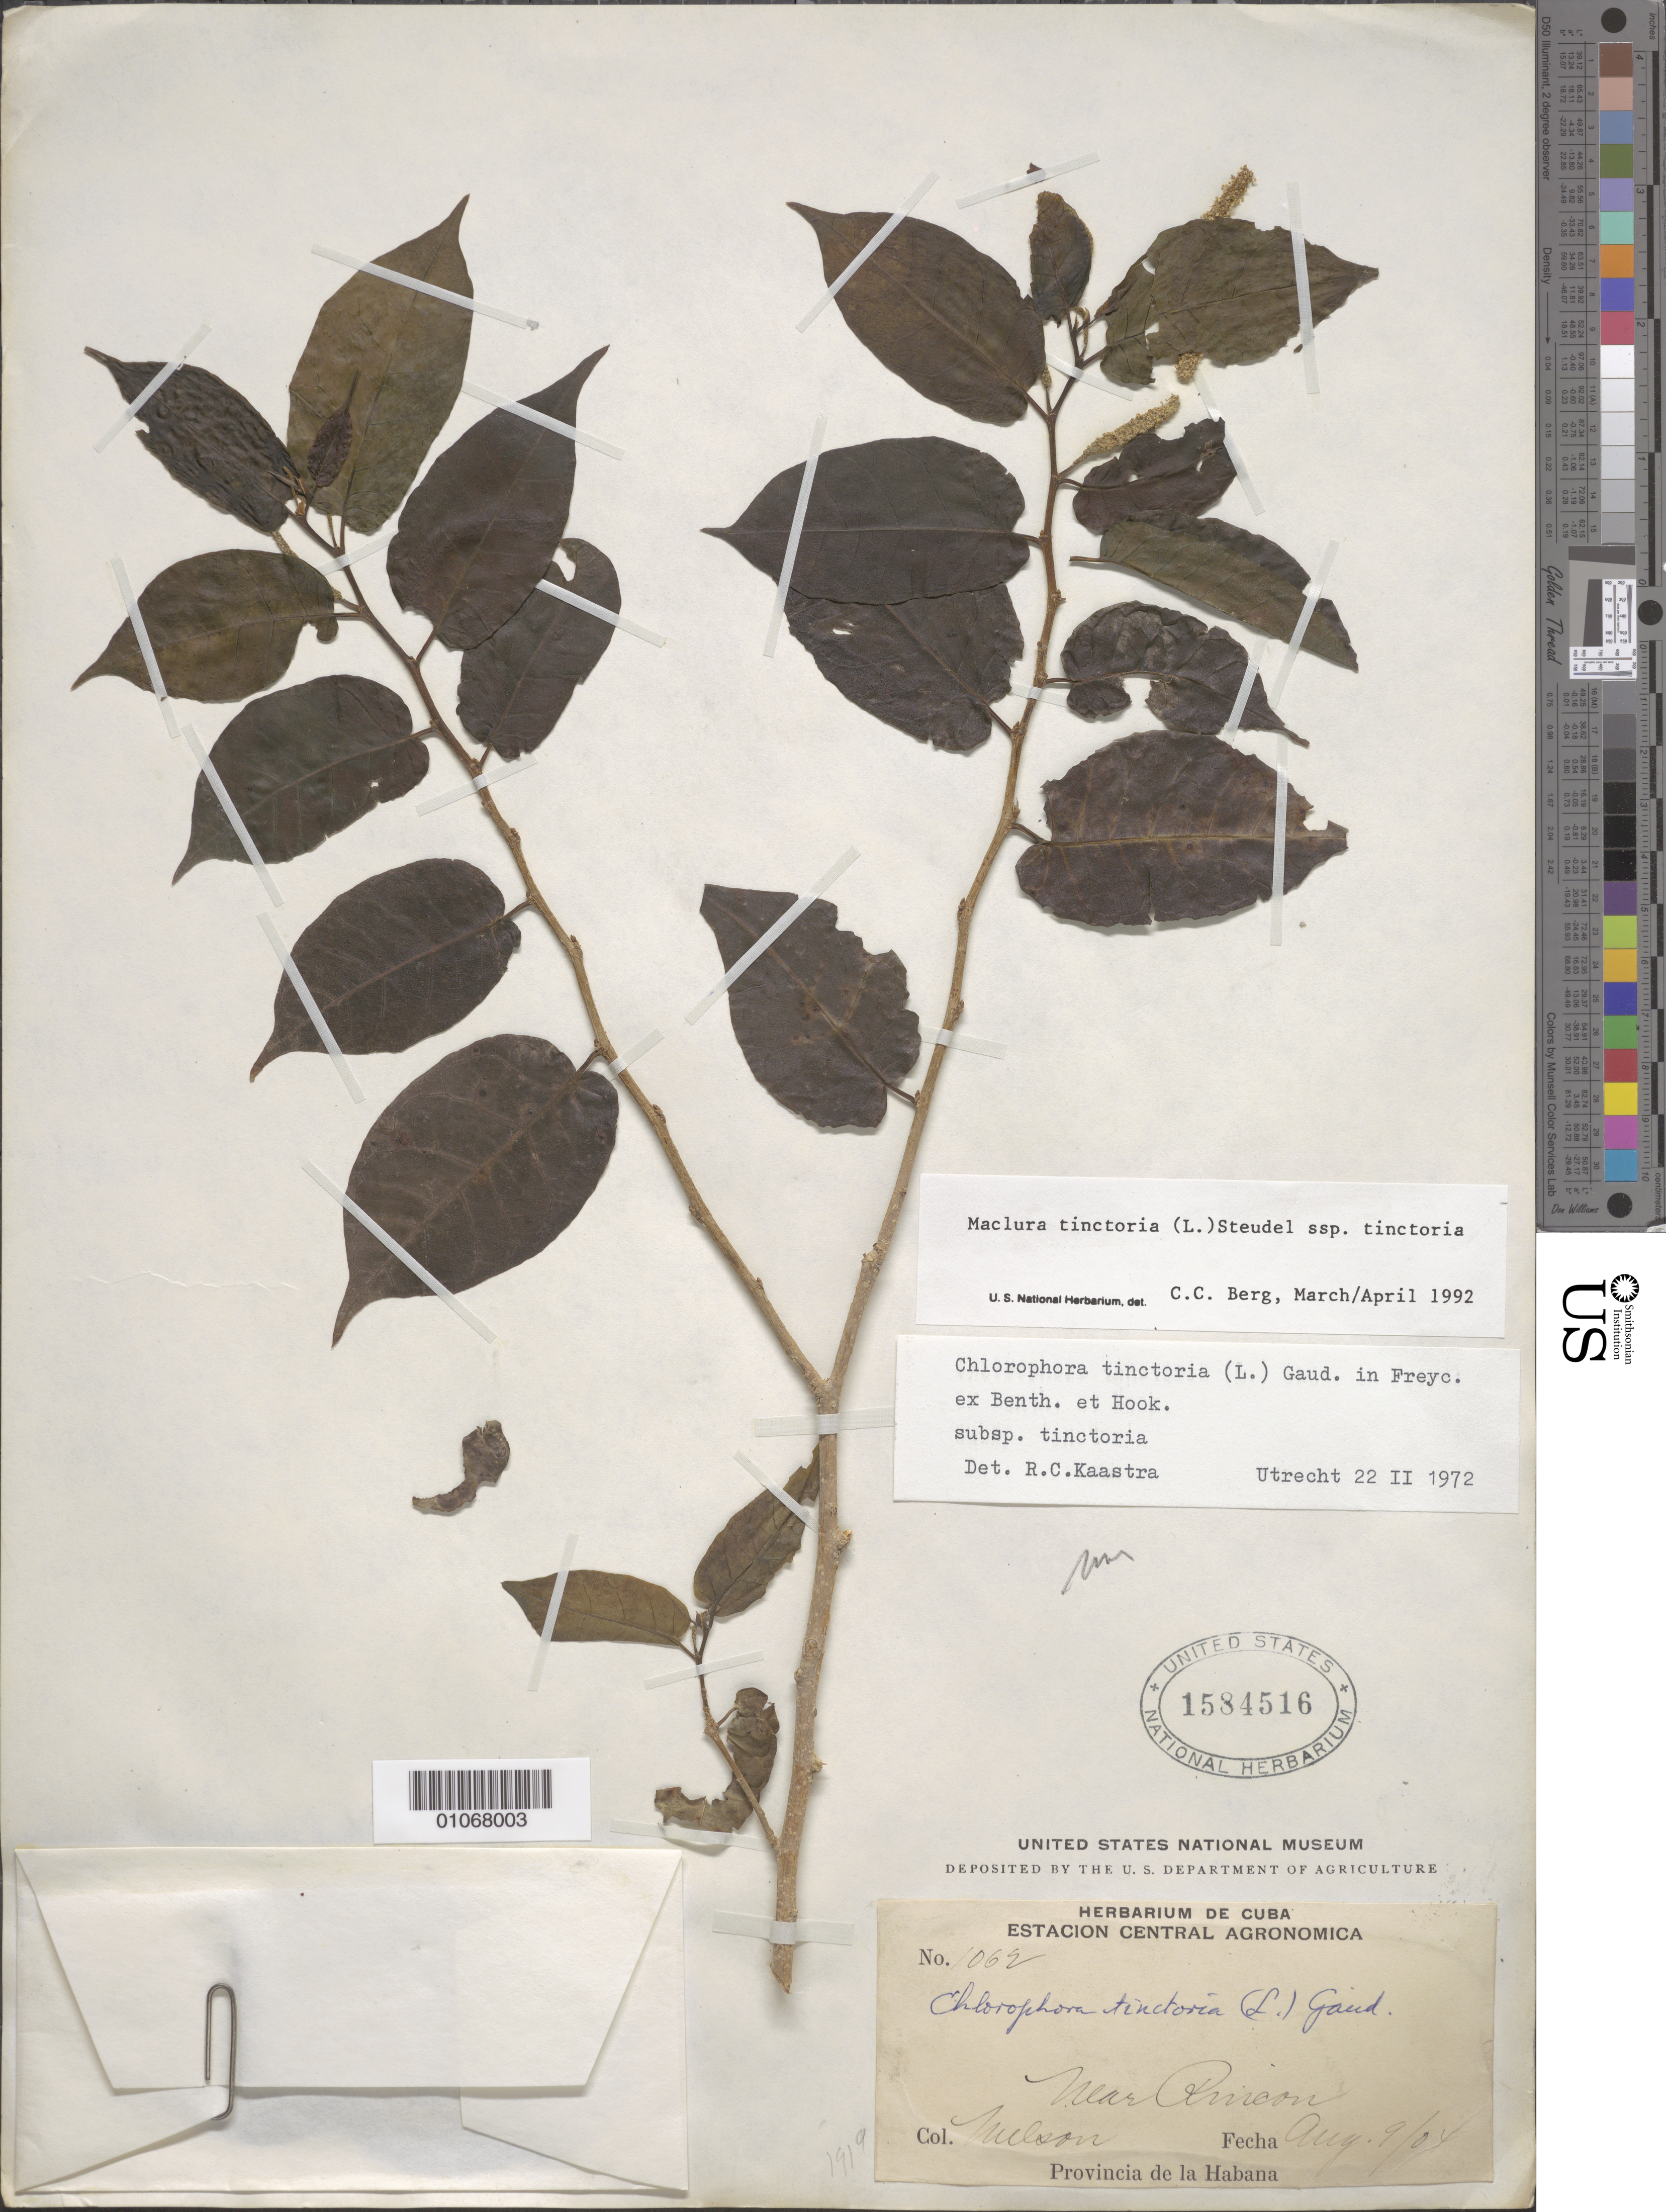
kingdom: Plantae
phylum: Tracheophyta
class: Magnoliopsida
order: Rosales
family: Moraceae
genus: Maclura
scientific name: Maclura tinctoria subsp. tinctoria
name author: (L.) D. Don ex Steud.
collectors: -- Wilson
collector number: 1062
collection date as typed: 09 Aug 1904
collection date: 1904-08-09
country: Cuba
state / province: La Habana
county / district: Municipio Boyeros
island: Cuba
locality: El Rincón (vicinity of), Santiago de las Vegas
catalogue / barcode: US 1584516